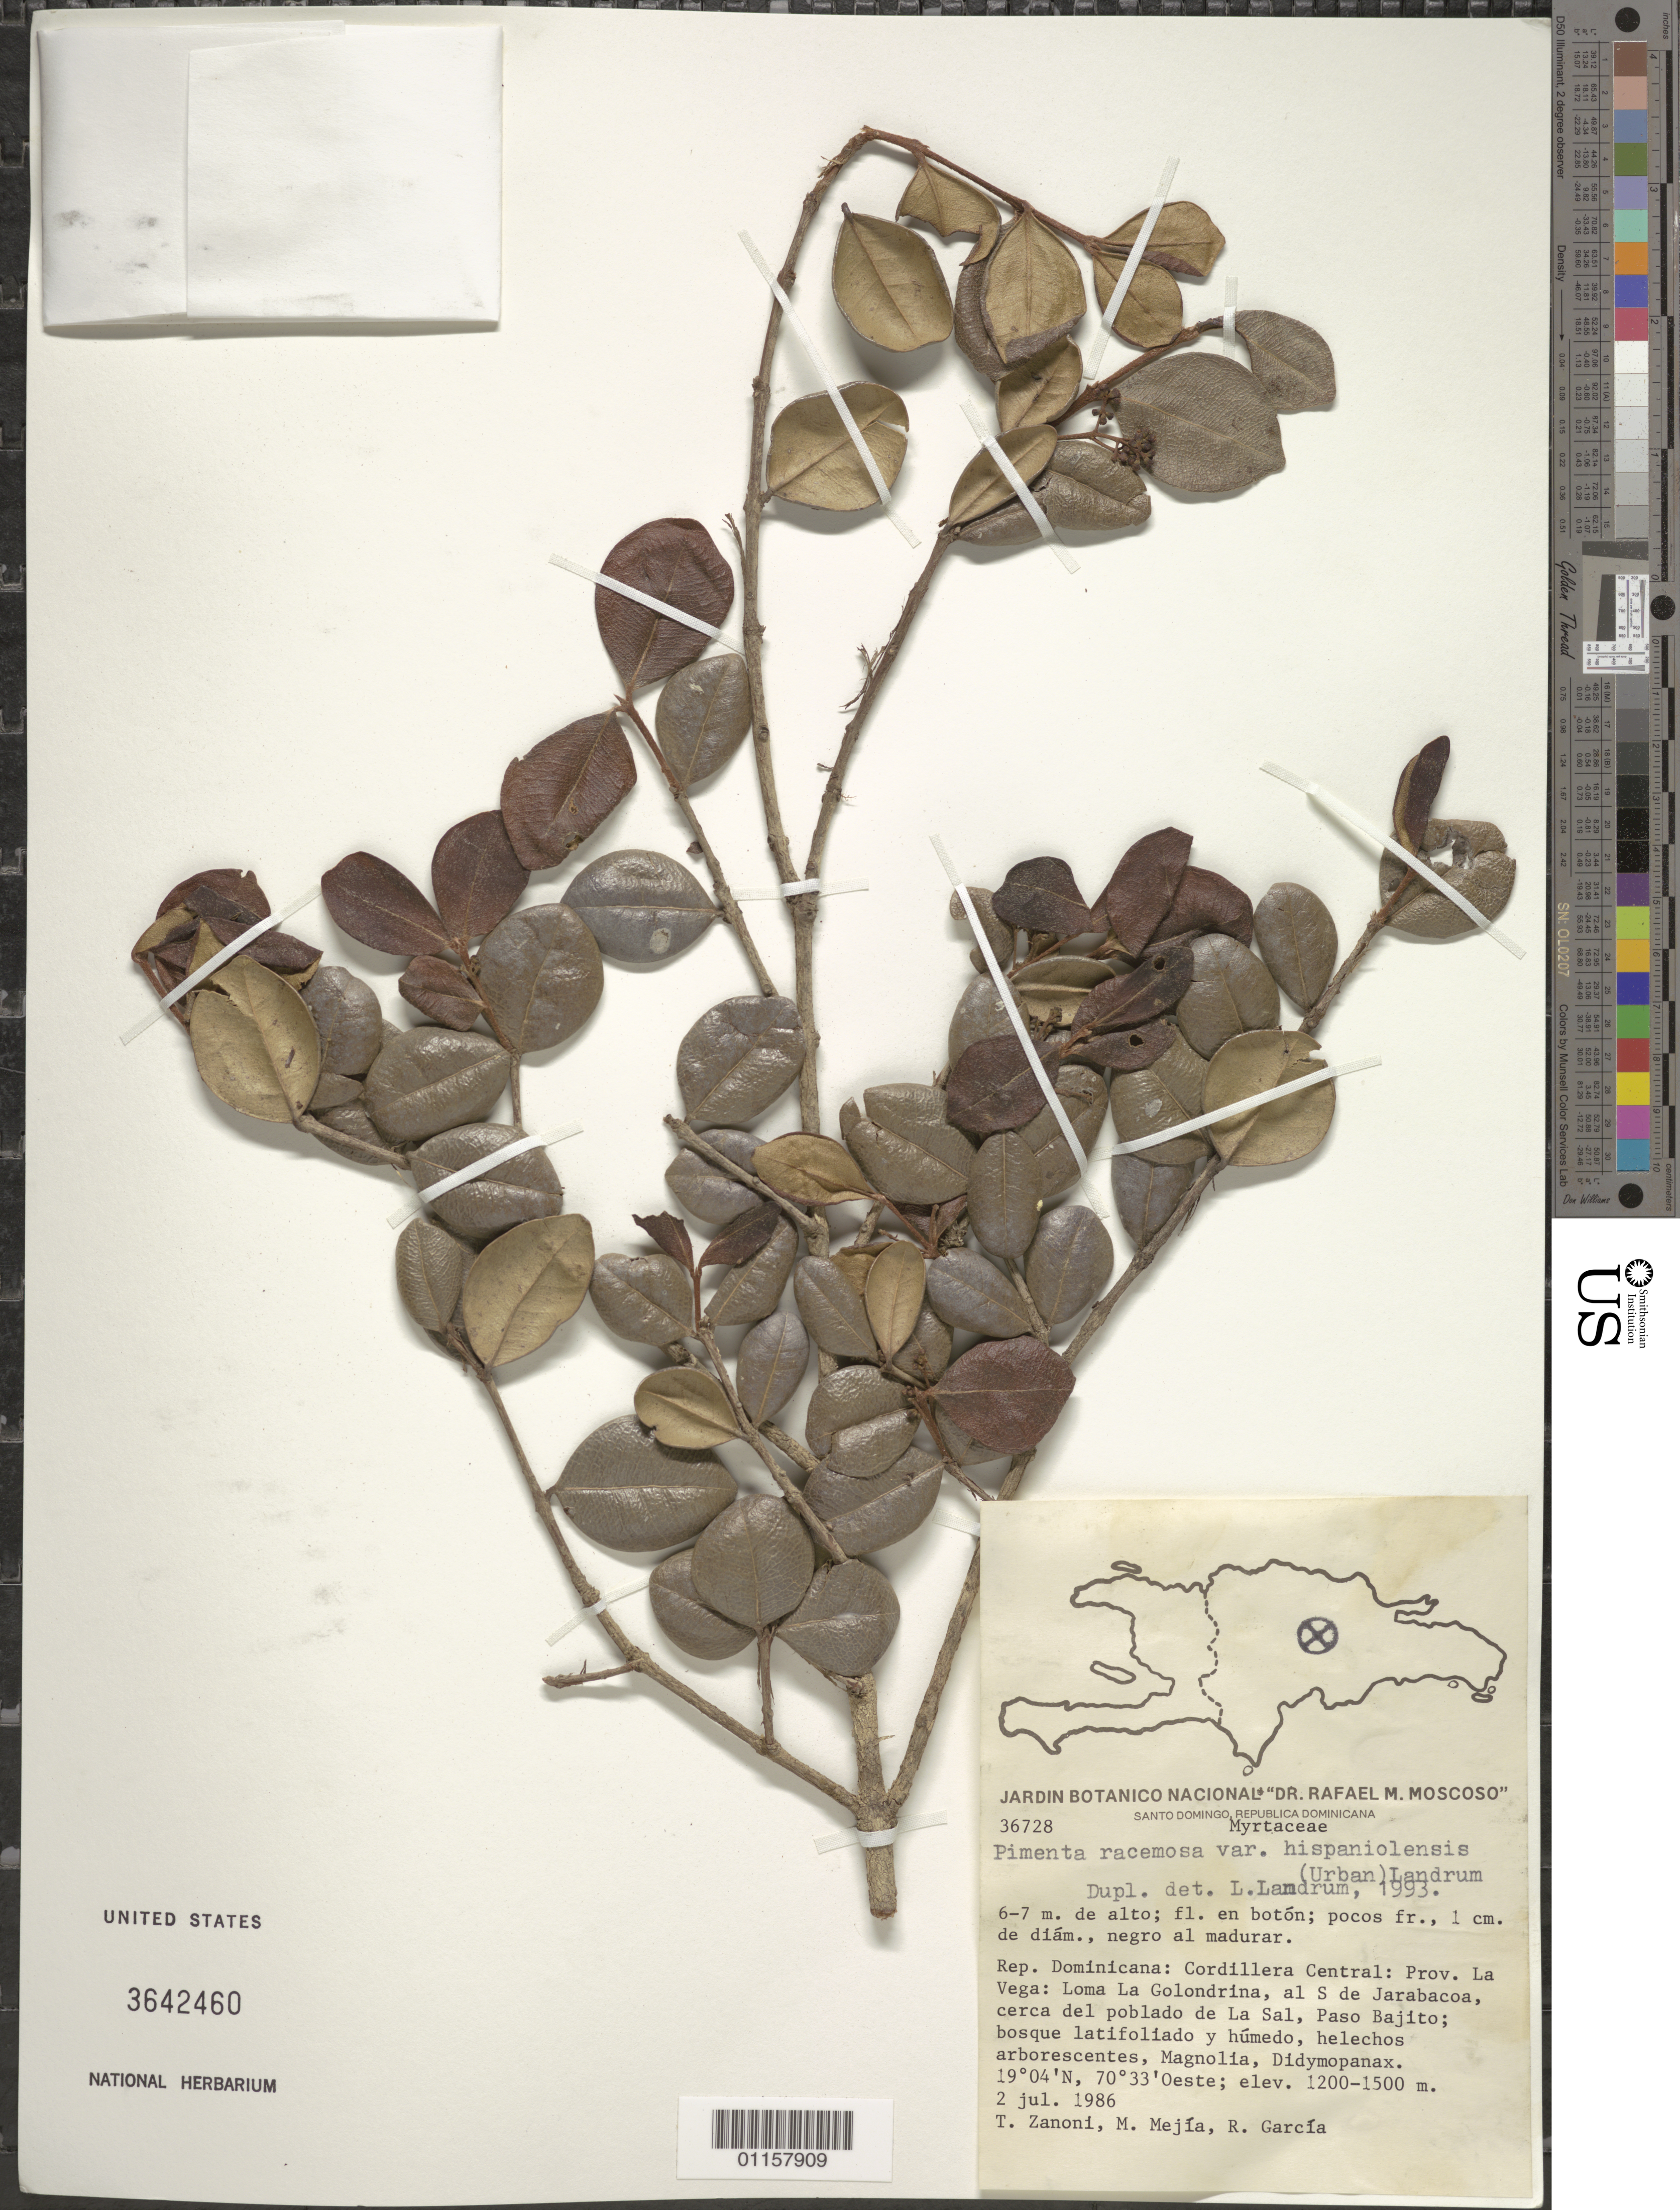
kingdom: Plantae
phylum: Tracheophyta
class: Magnoliopsida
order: Myrtales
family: Myrtaceae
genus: Pimenta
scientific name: Pimenta racemosa var. hispaniolensis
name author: (Urb.) Landrum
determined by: Landrum, L. R.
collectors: T. A. Zanoni, M. Mejia & R. García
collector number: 36728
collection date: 1986-07-02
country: Dominican Republic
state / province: La Vega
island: Hispaniola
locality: Cordillera Central; Loma La Golondrina, al S de Jarabacoa, cerca del poblado de La Sal, Paso Bajito.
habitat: Bosque latifoliado y húmedo, helechos arborescentes, Magnolia, Didymopanax.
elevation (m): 1200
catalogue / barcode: US 3642460